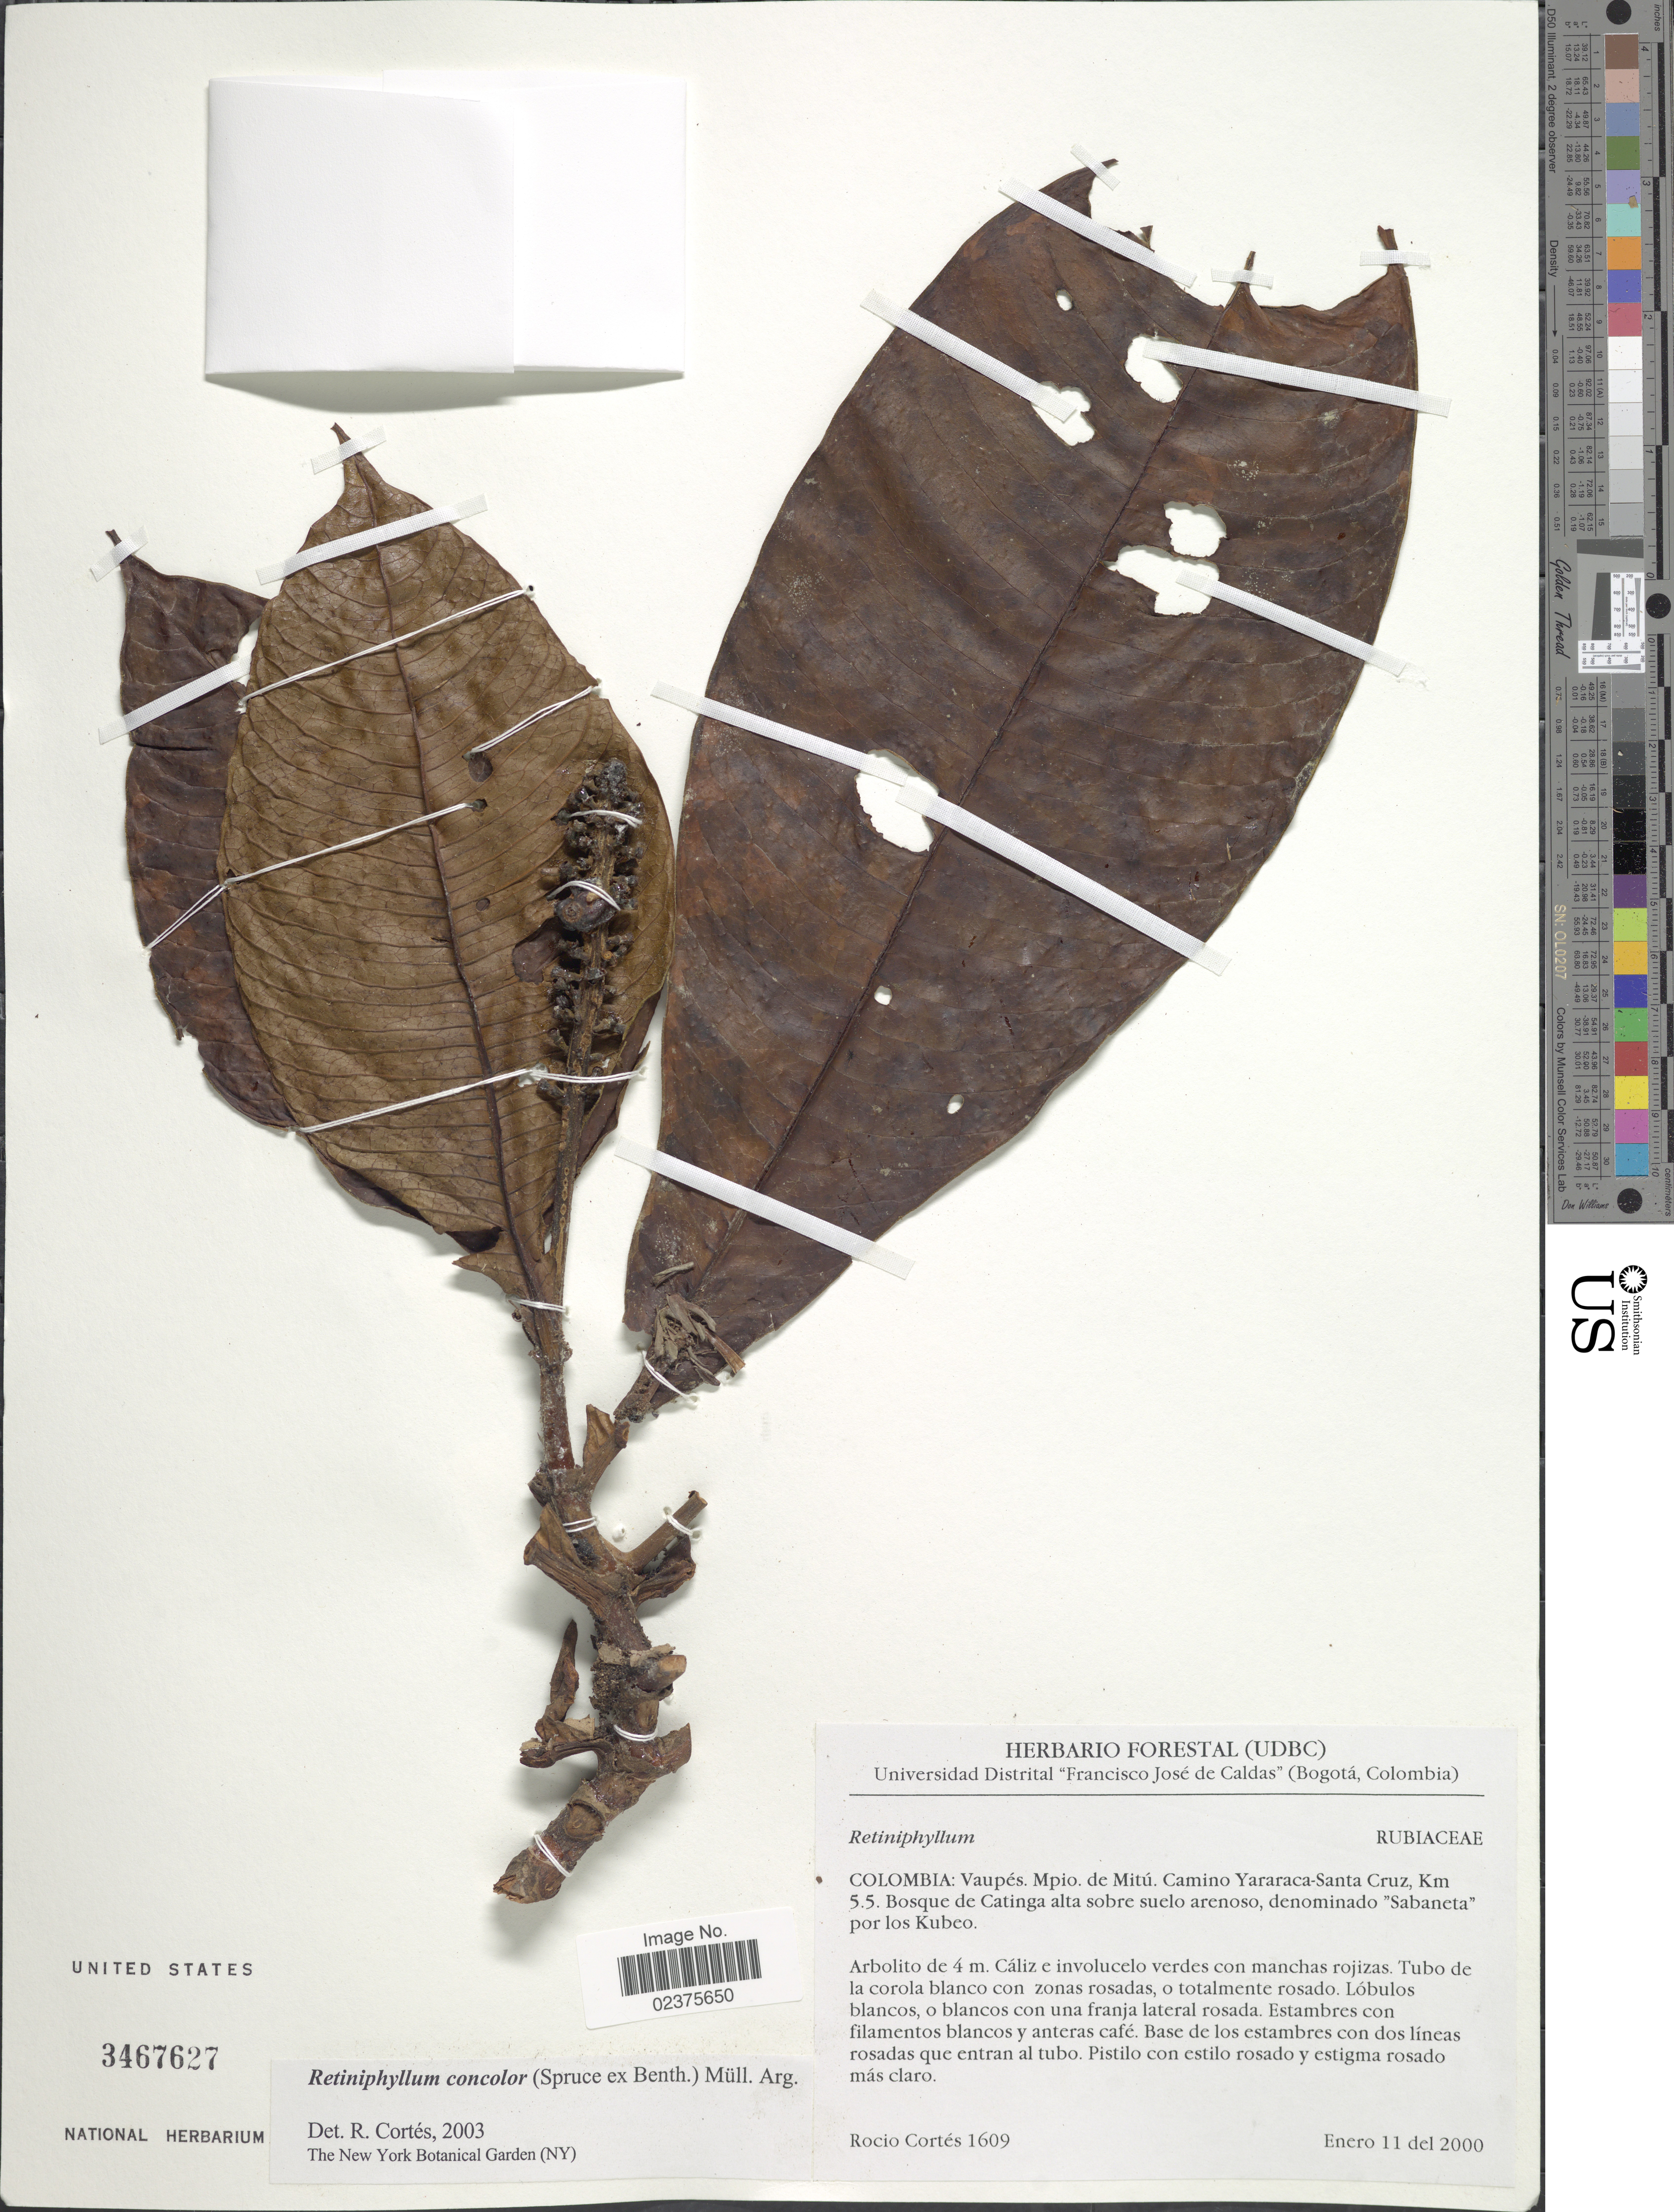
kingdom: Plantae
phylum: Tracheophyta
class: Magnoliopsida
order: Gentianales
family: Rubiaceae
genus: Retiniphyllum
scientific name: Retiniphyllum concolor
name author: (Spruce ex Benth.) Müll. Arg.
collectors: R. Cortés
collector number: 1609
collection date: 2000-01-11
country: Colombia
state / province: Vaupés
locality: Mpio de Mitú. Camino Yararaca-Santa Cruz., Km 5.5 Bosque de Catinga alta sobre arenoso, denominado 'Sabaneta' por los Kubeo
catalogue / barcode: US 3467627